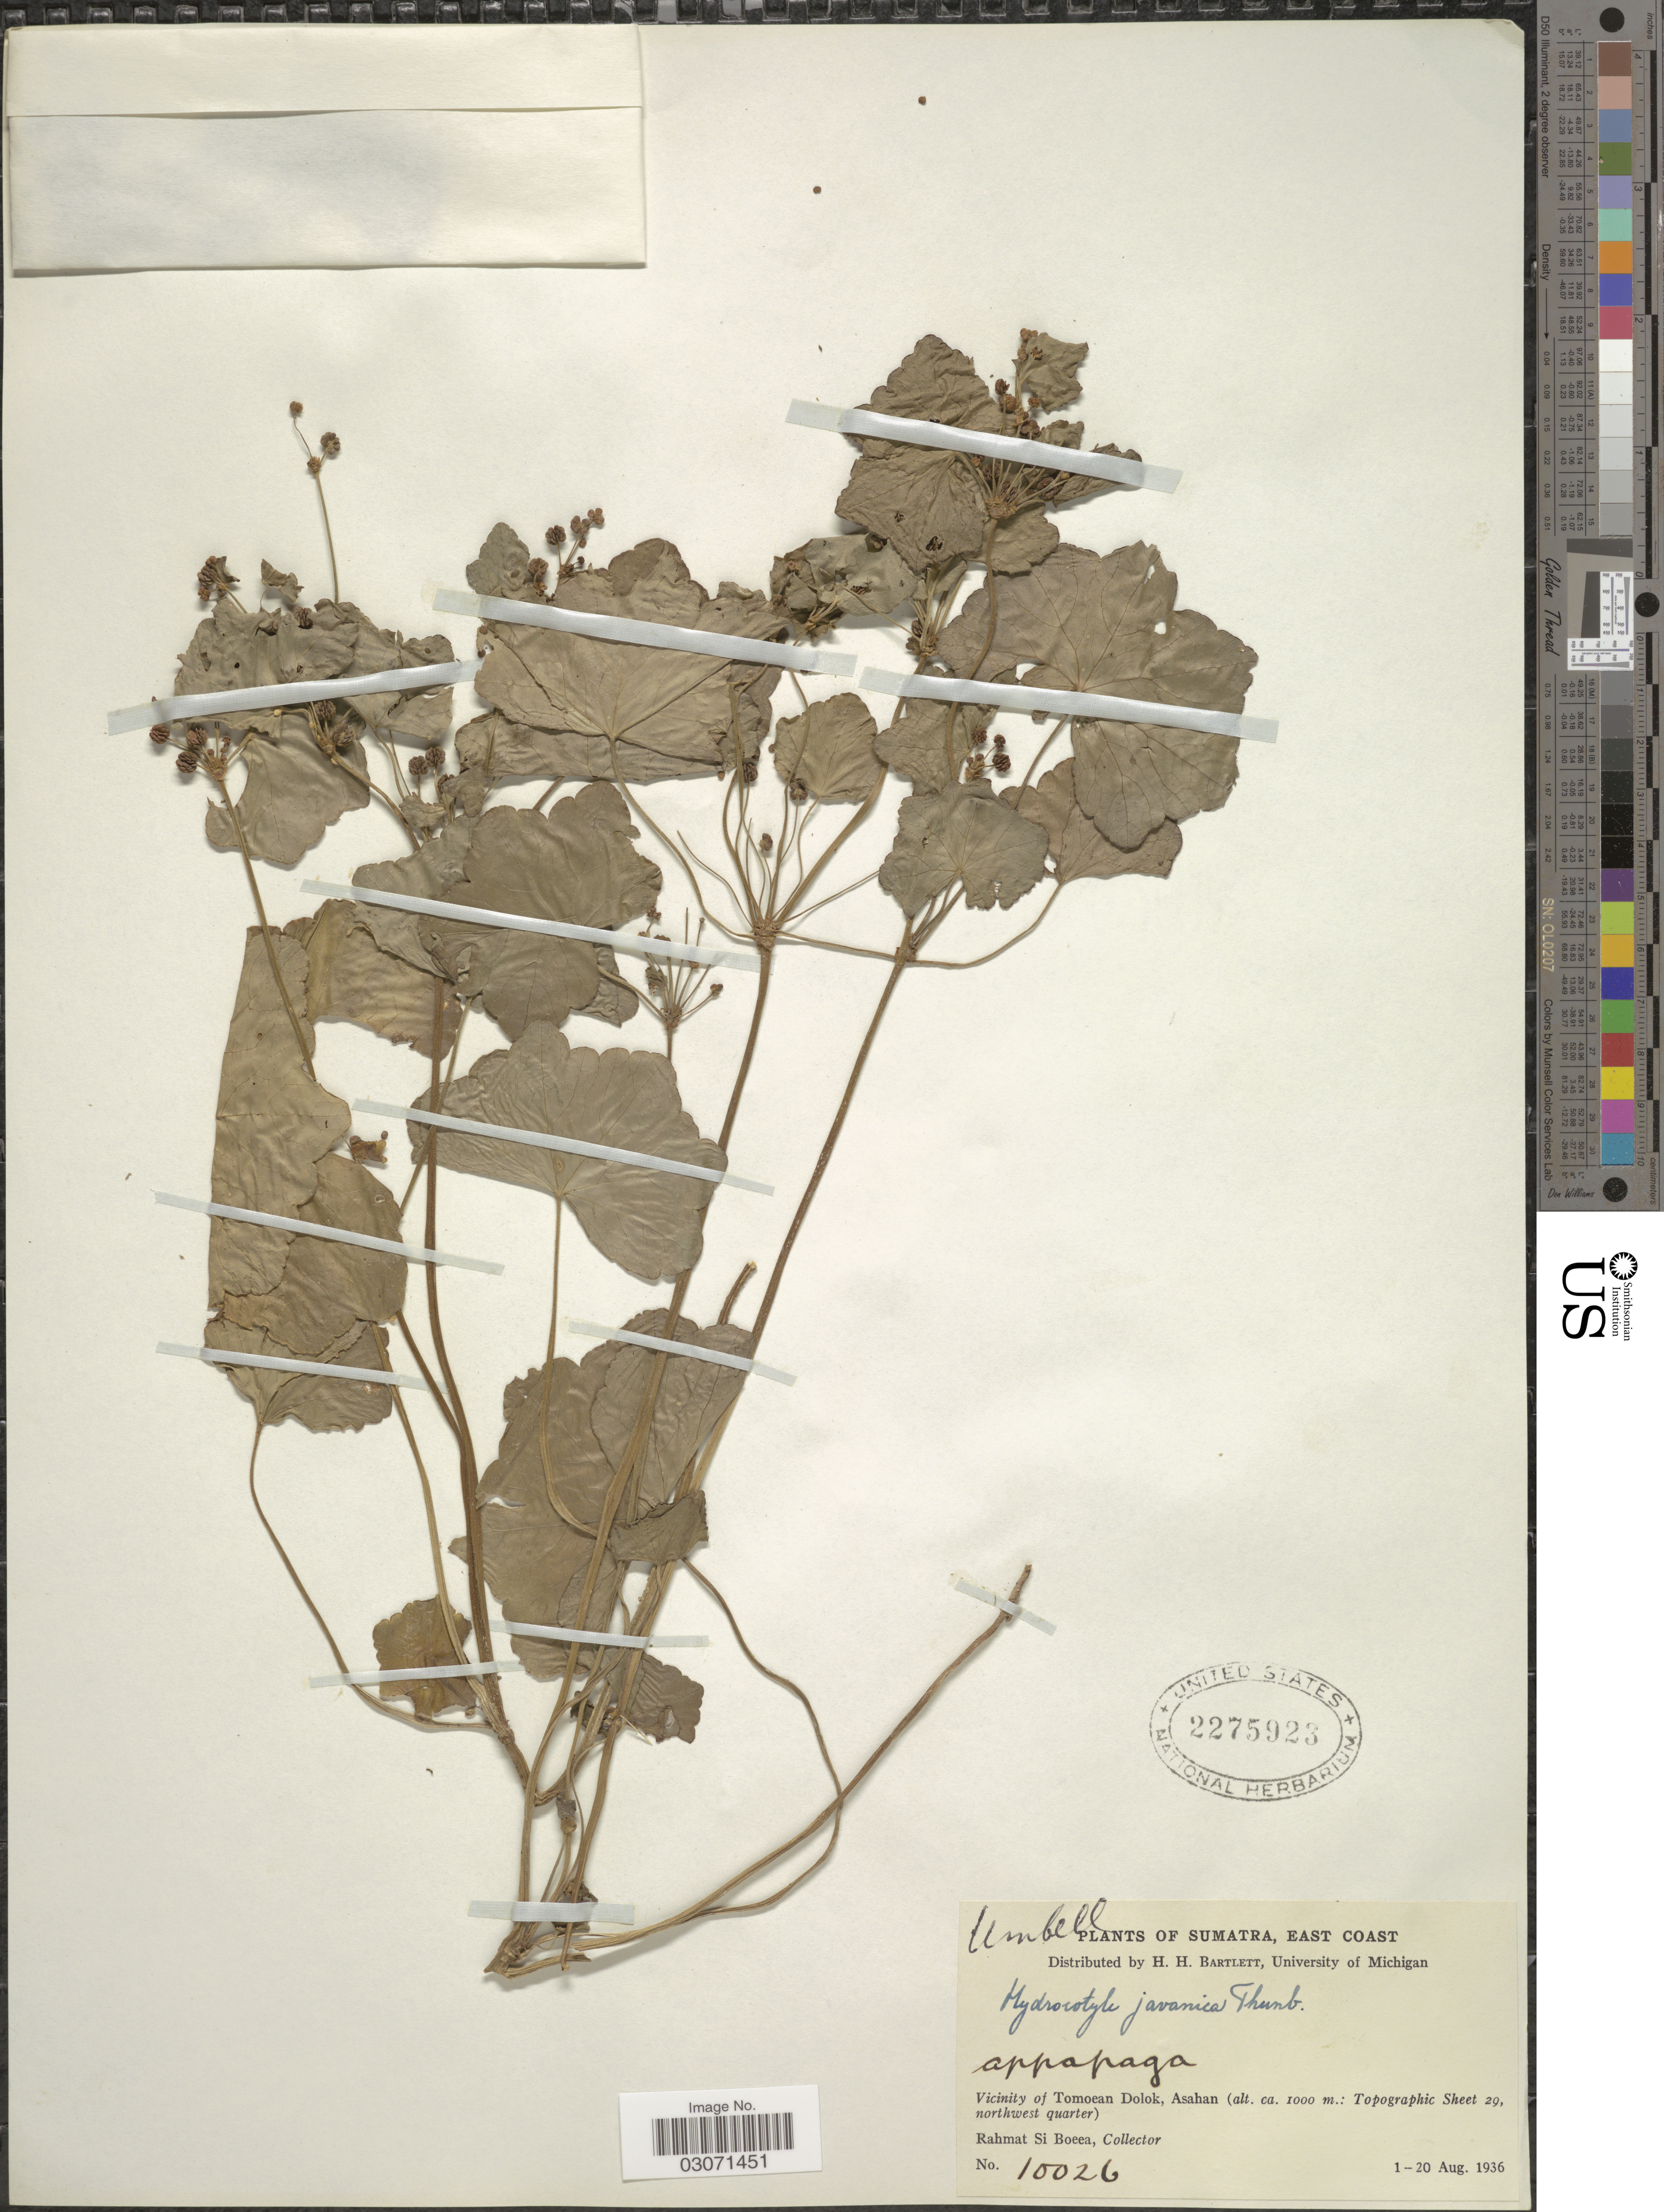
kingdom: Plantae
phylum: Tracheophyta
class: Magnoliopsida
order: Apiales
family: Araliaceae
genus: Hydrocotyle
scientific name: Hydrocotyle javanica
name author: Thunb.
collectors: Rahmat Si Boeea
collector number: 10026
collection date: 1936-08-01/1936-08-20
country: Indonesia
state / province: Sumatra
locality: East Coast. Vicinity of Tomoean Dolok, Asahan: (Topographic Sheet 29, northwest quarter).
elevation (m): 1000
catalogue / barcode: US 2275923